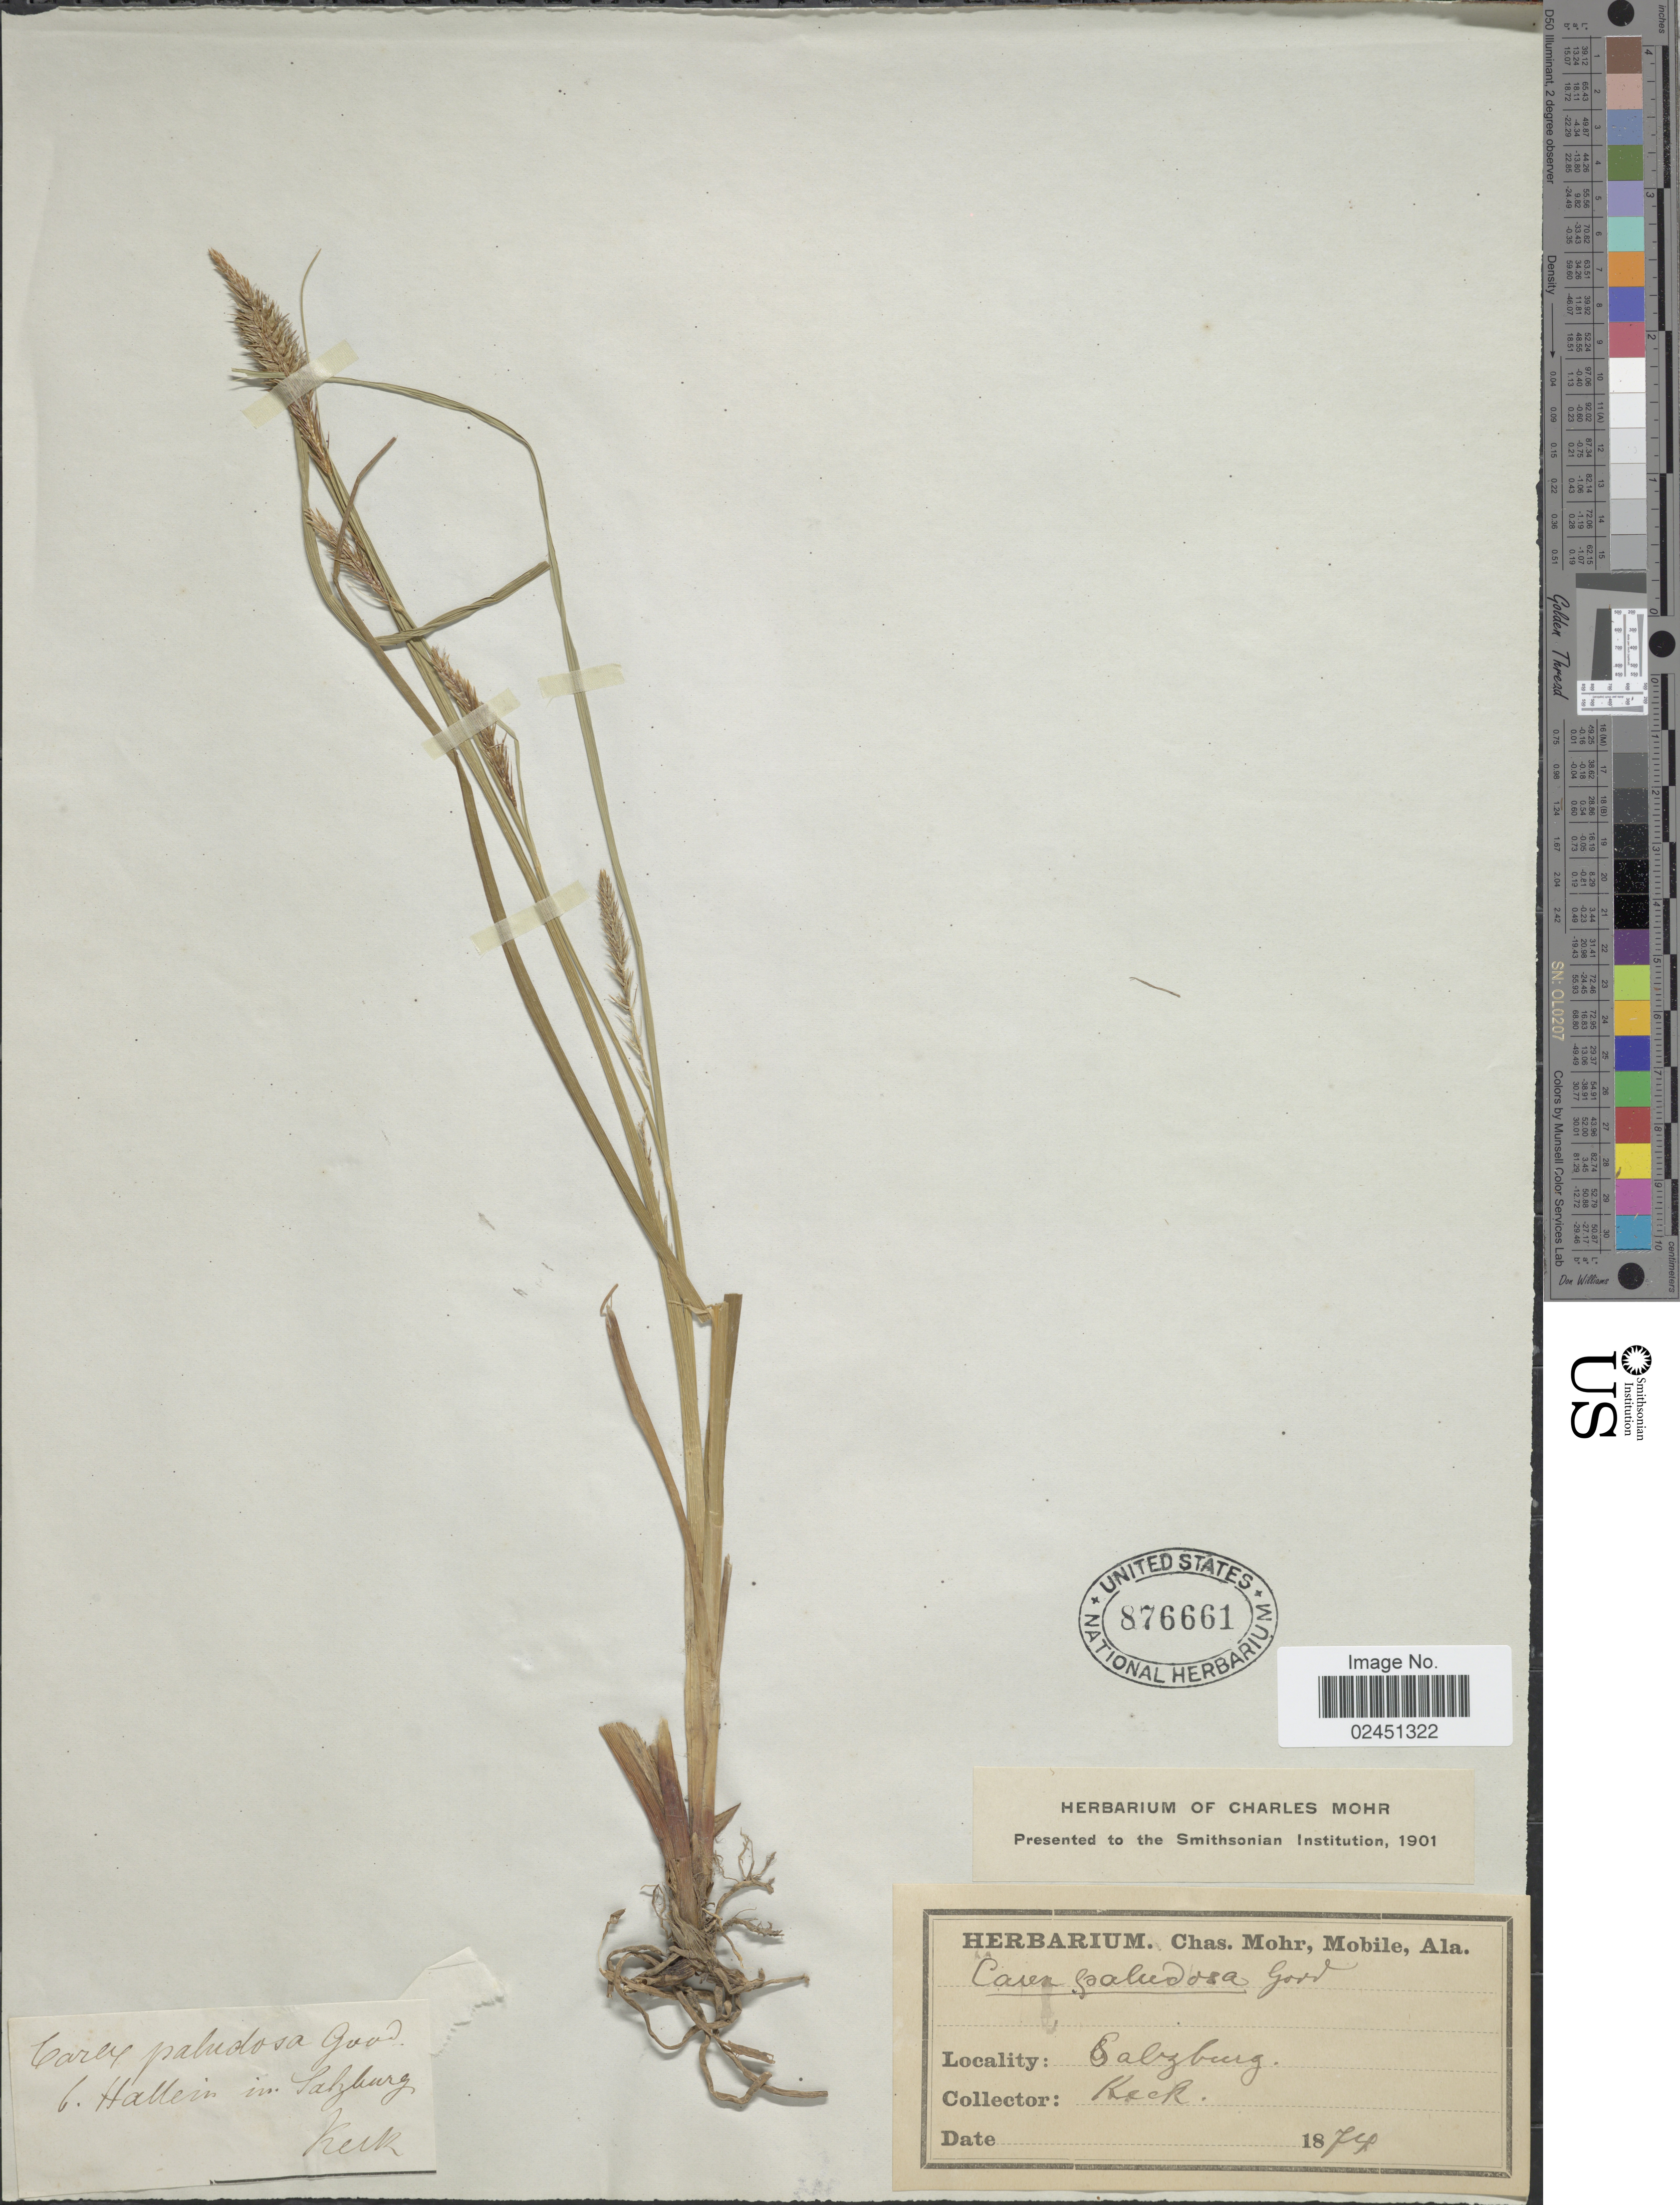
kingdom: Plantae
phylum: Tracheophyta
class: Liliopsida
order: Poales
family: Cyperaceae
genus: Carex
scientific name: Carex acutiformis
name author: Ehrh.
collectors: -- Keck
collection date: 1874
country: Austria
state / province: Salzburg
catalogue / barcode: US 876661